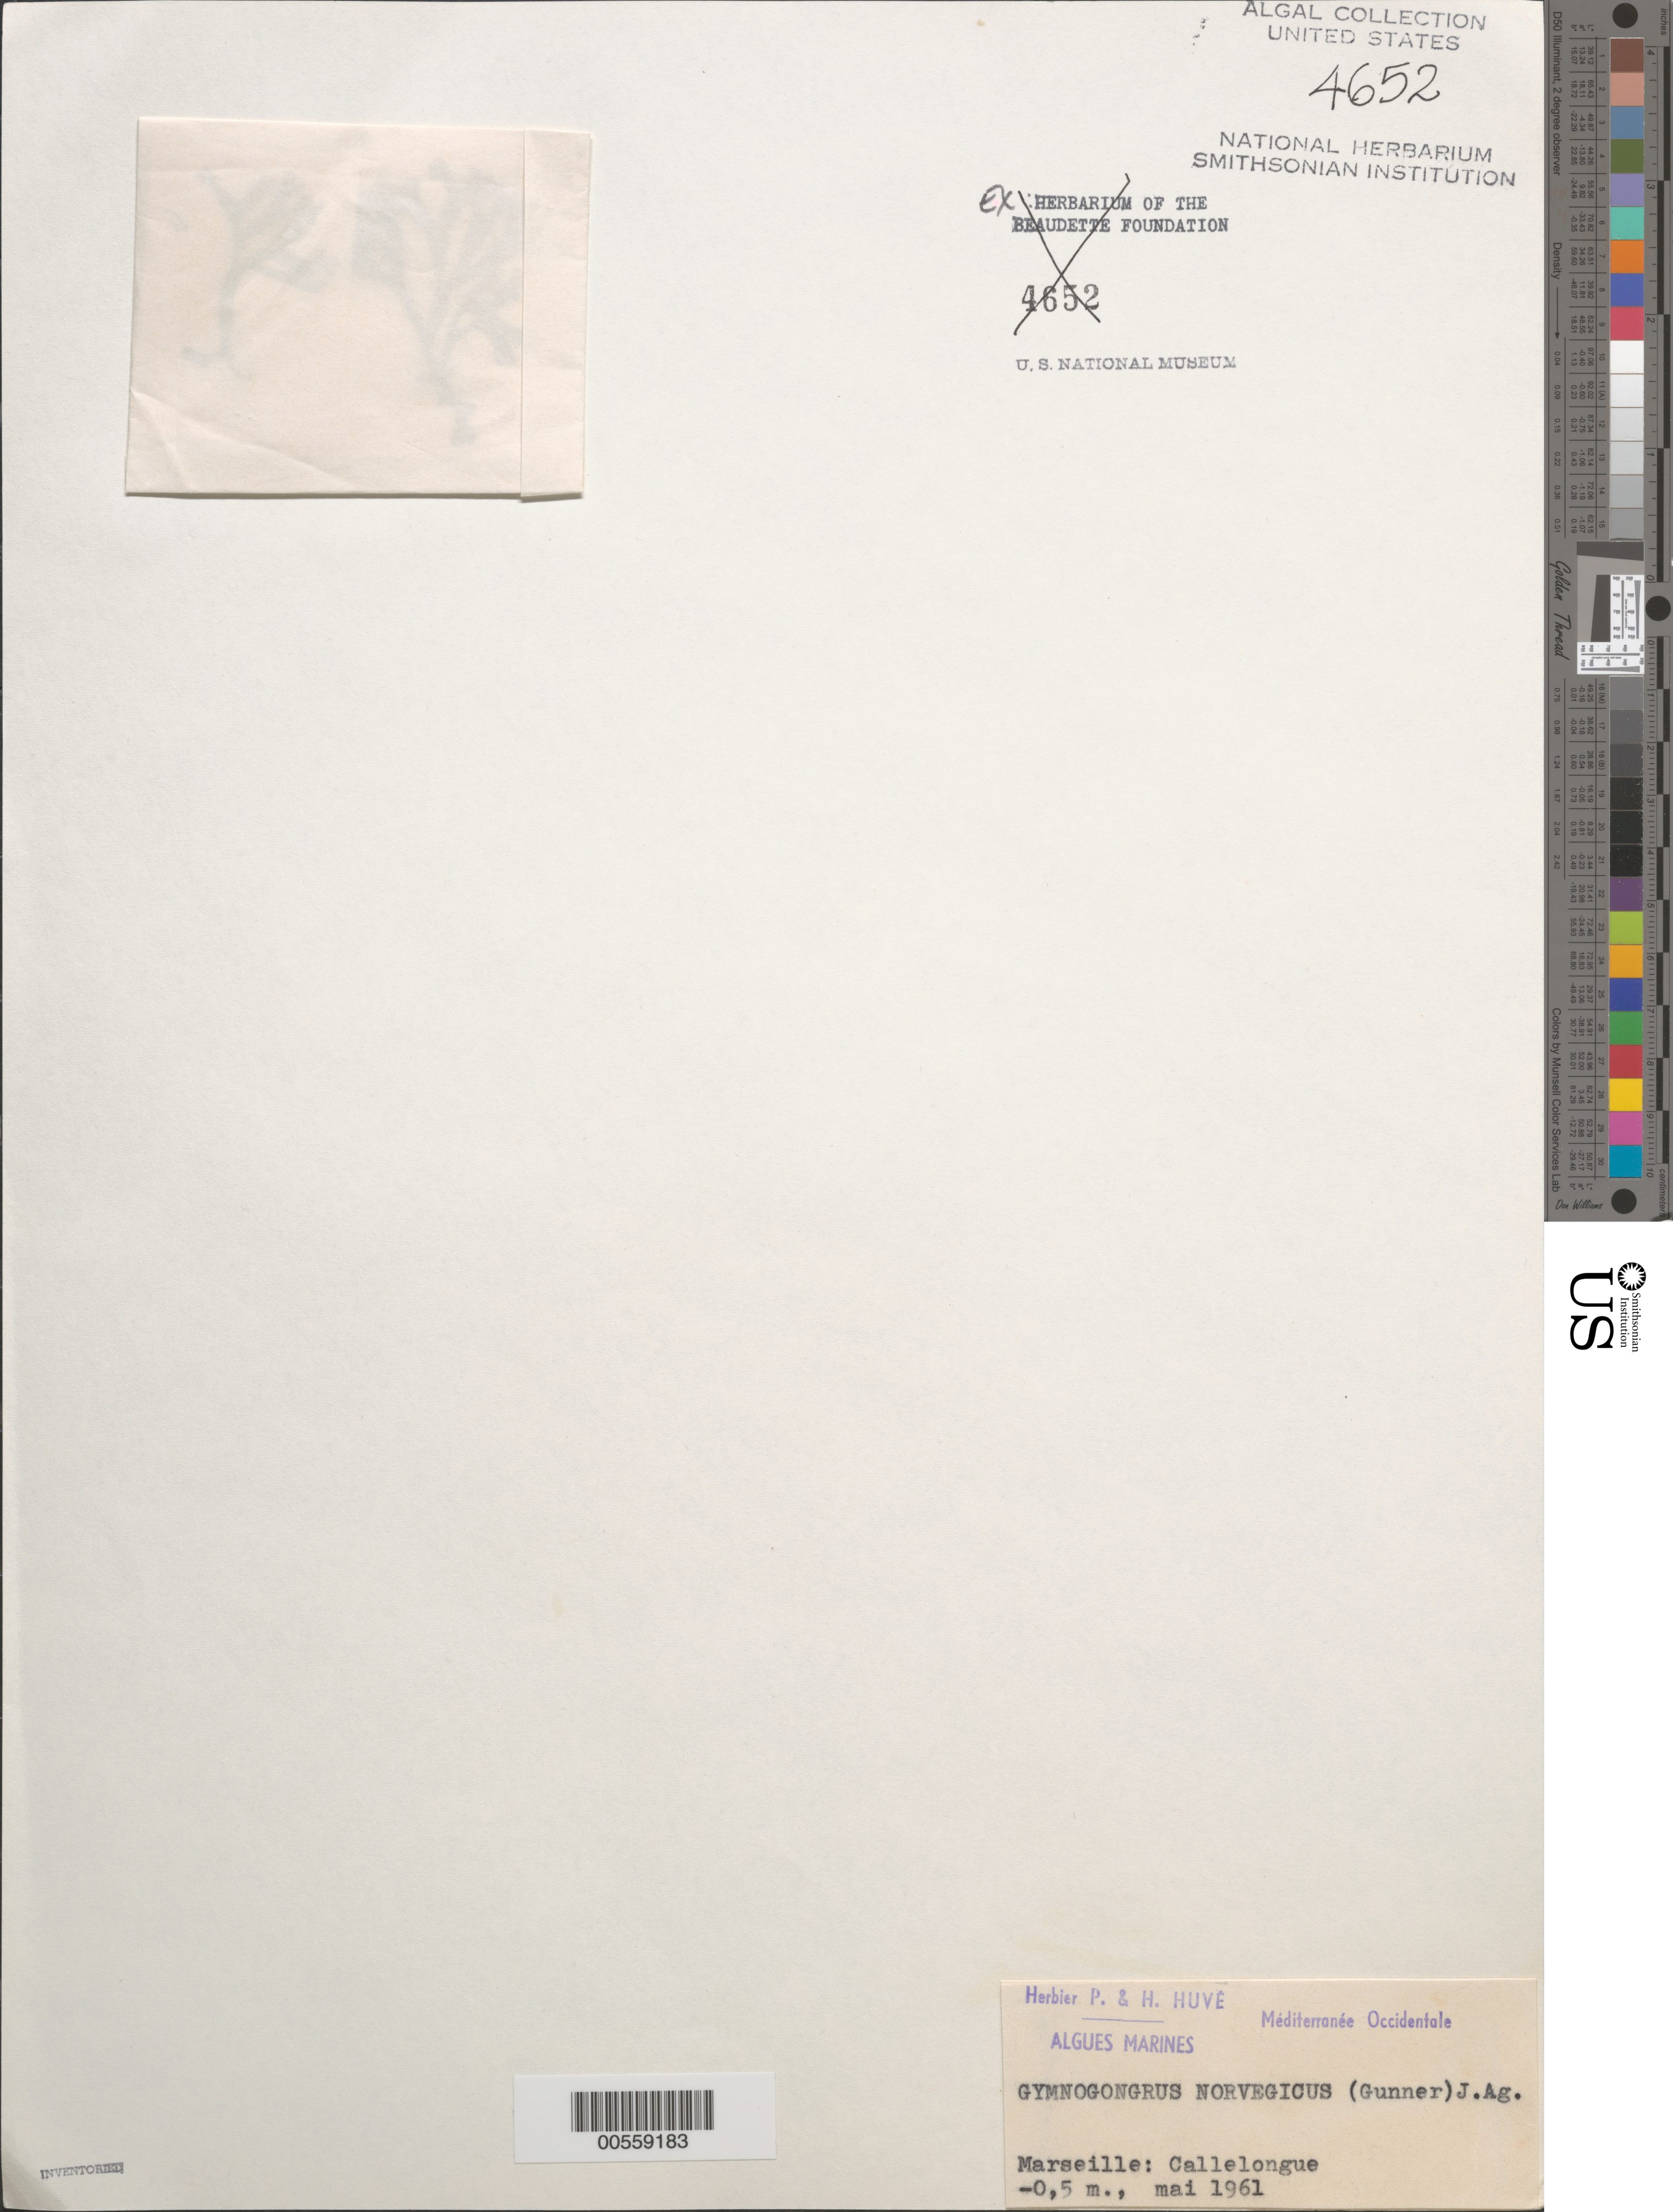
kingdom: Plantae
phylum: Rhodophyta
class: Florideophyceae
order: Gigartinales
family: Gigartinaceae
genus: Chondrus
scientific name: Chondrus crispus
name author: Stackh.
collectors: P. Huve & H. Huve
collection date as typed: May 1961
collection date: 1961-05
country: France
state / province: Provence-Alpes-Côte d'Azur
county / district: Bouches-du-Rhône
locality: Callelongue, Marseille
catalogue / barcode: US 4652